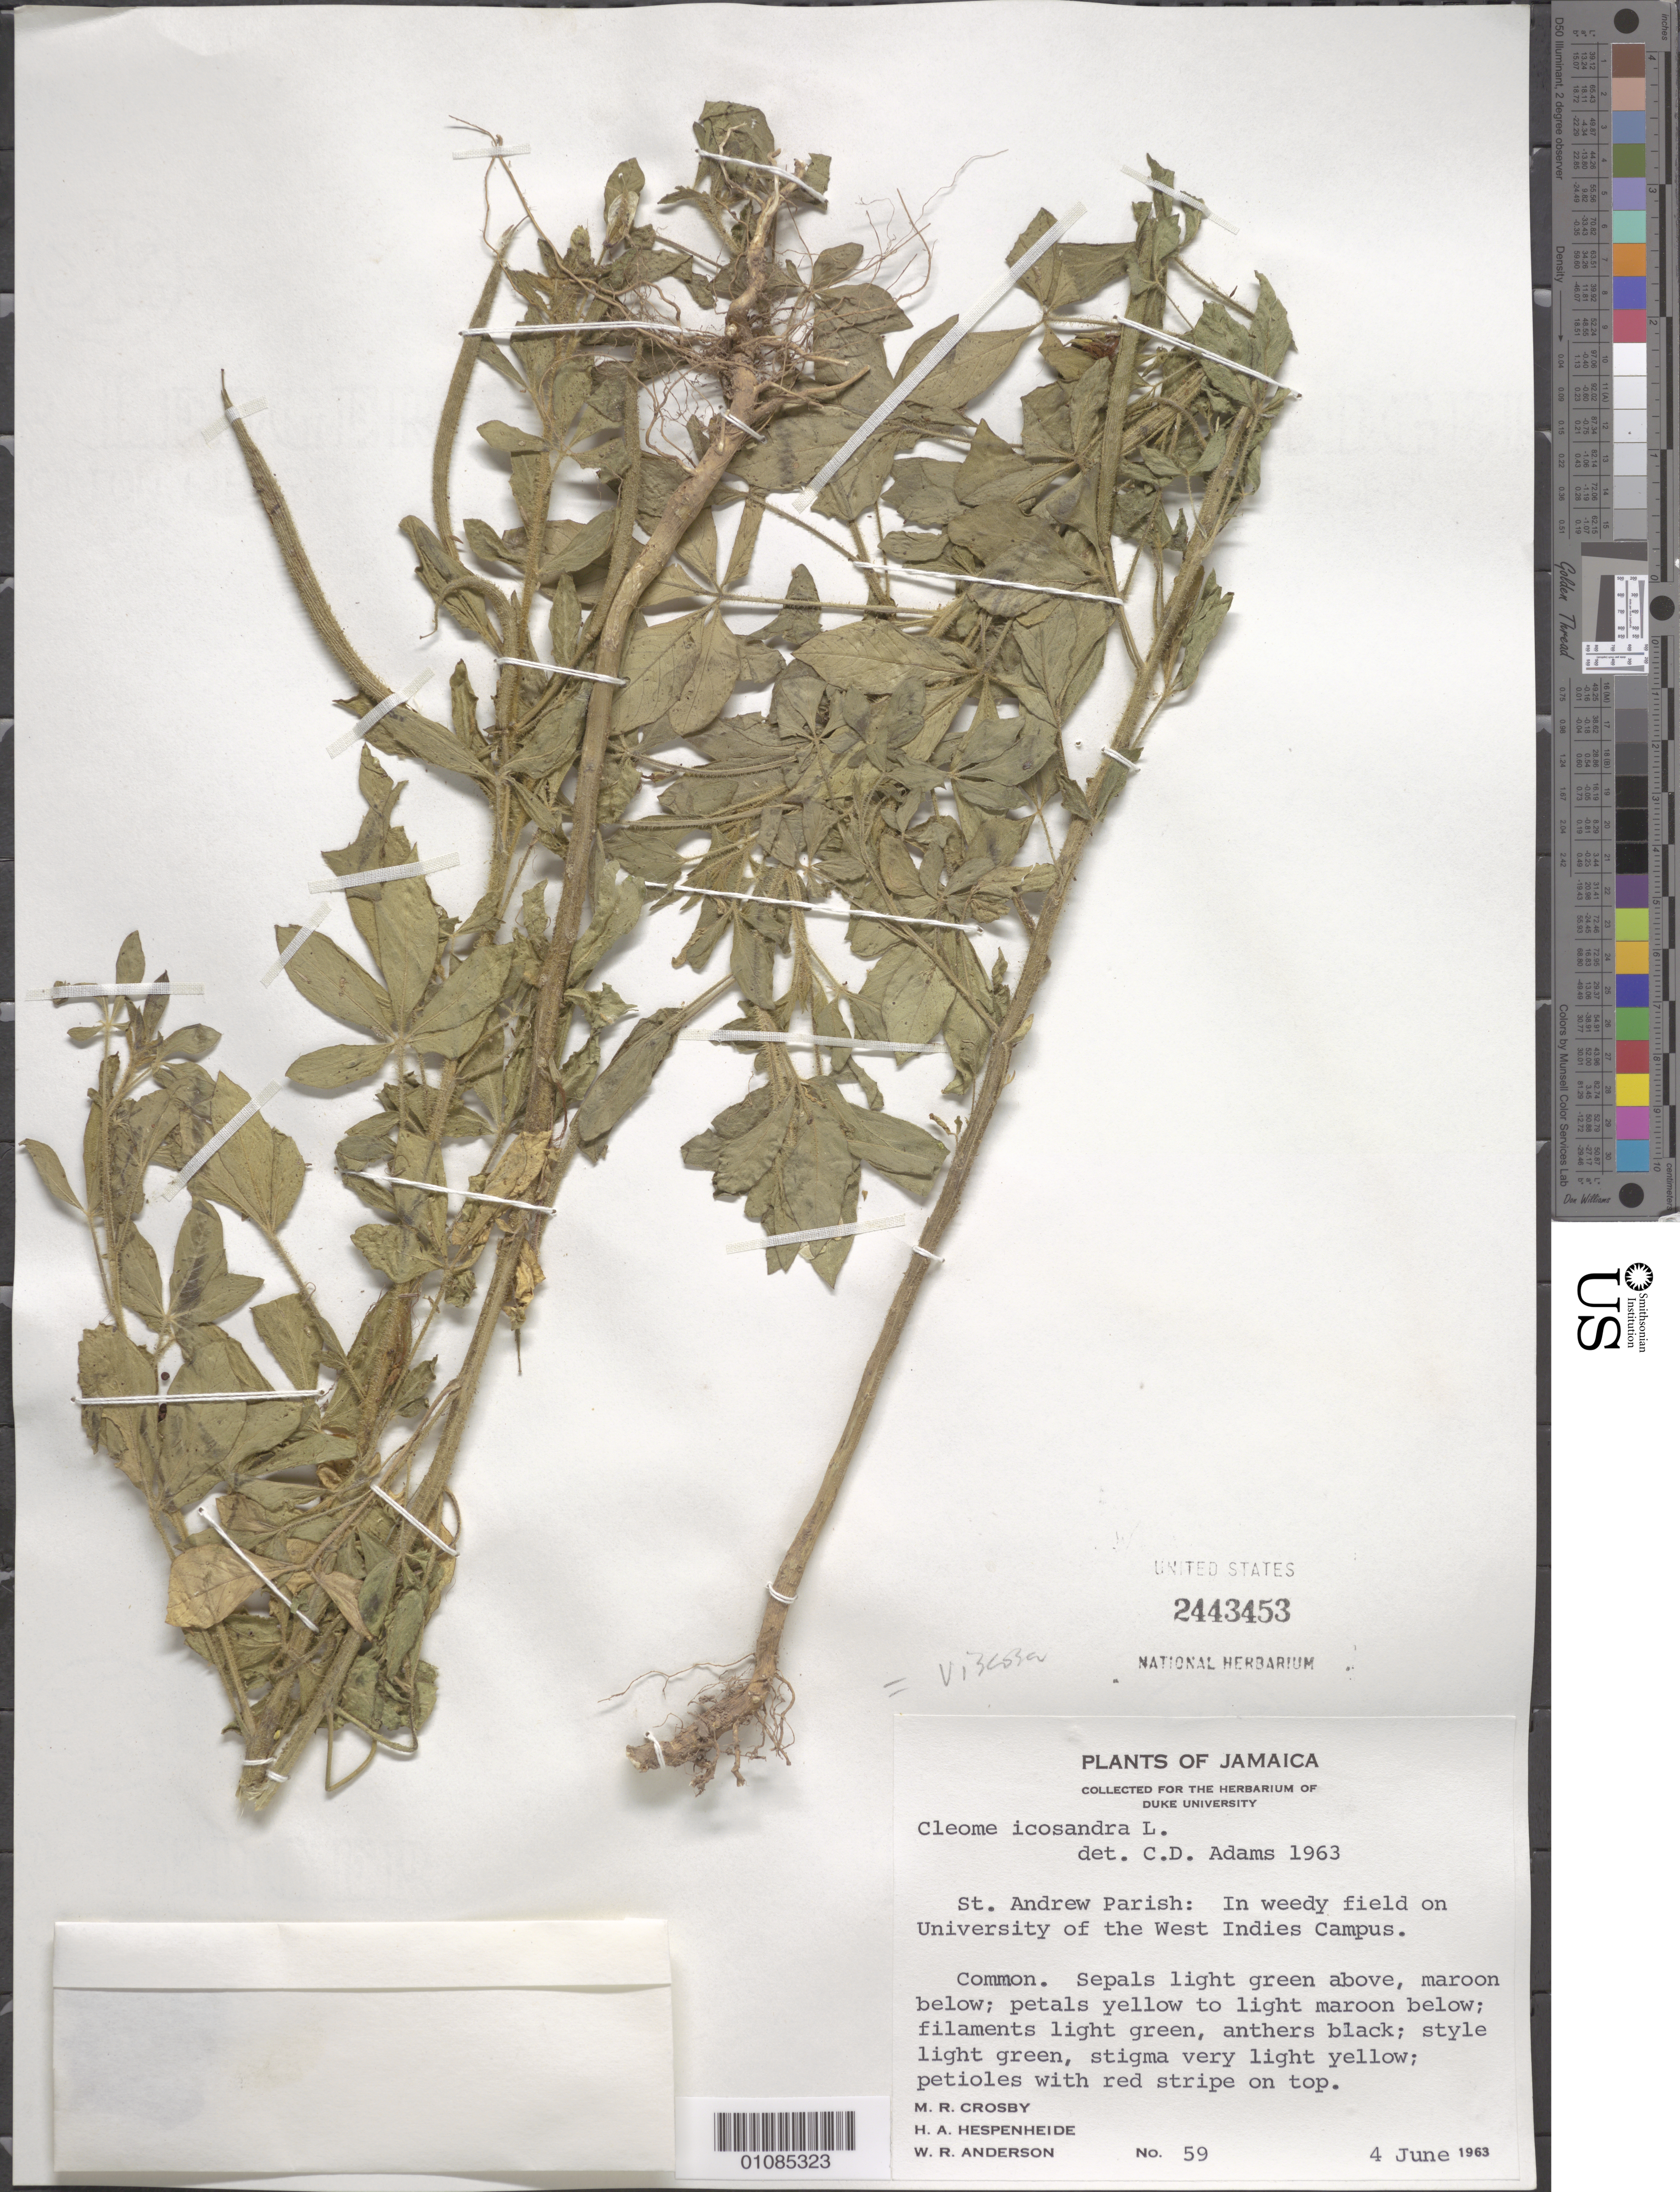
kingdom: Plantae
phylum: Tracheophyta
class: Magnoliopsida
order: Brassicales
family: Cleomaceae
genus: Arivela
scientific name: Arivela viscosa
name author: (L.) Raf.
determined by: Strong, M. T., (US), Smithsonian Institution - National Museum of Natural History (UNITED STATES)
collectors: M. R. Crosby, H. A. Hespenheide & W. R. Anderson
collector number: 59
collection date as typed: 04 Jun 1963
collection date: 1963-06-04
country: Jamaica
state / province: Saint Andrew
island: Jamaica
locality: University of the West Indies campus.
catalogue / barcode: US 2443453